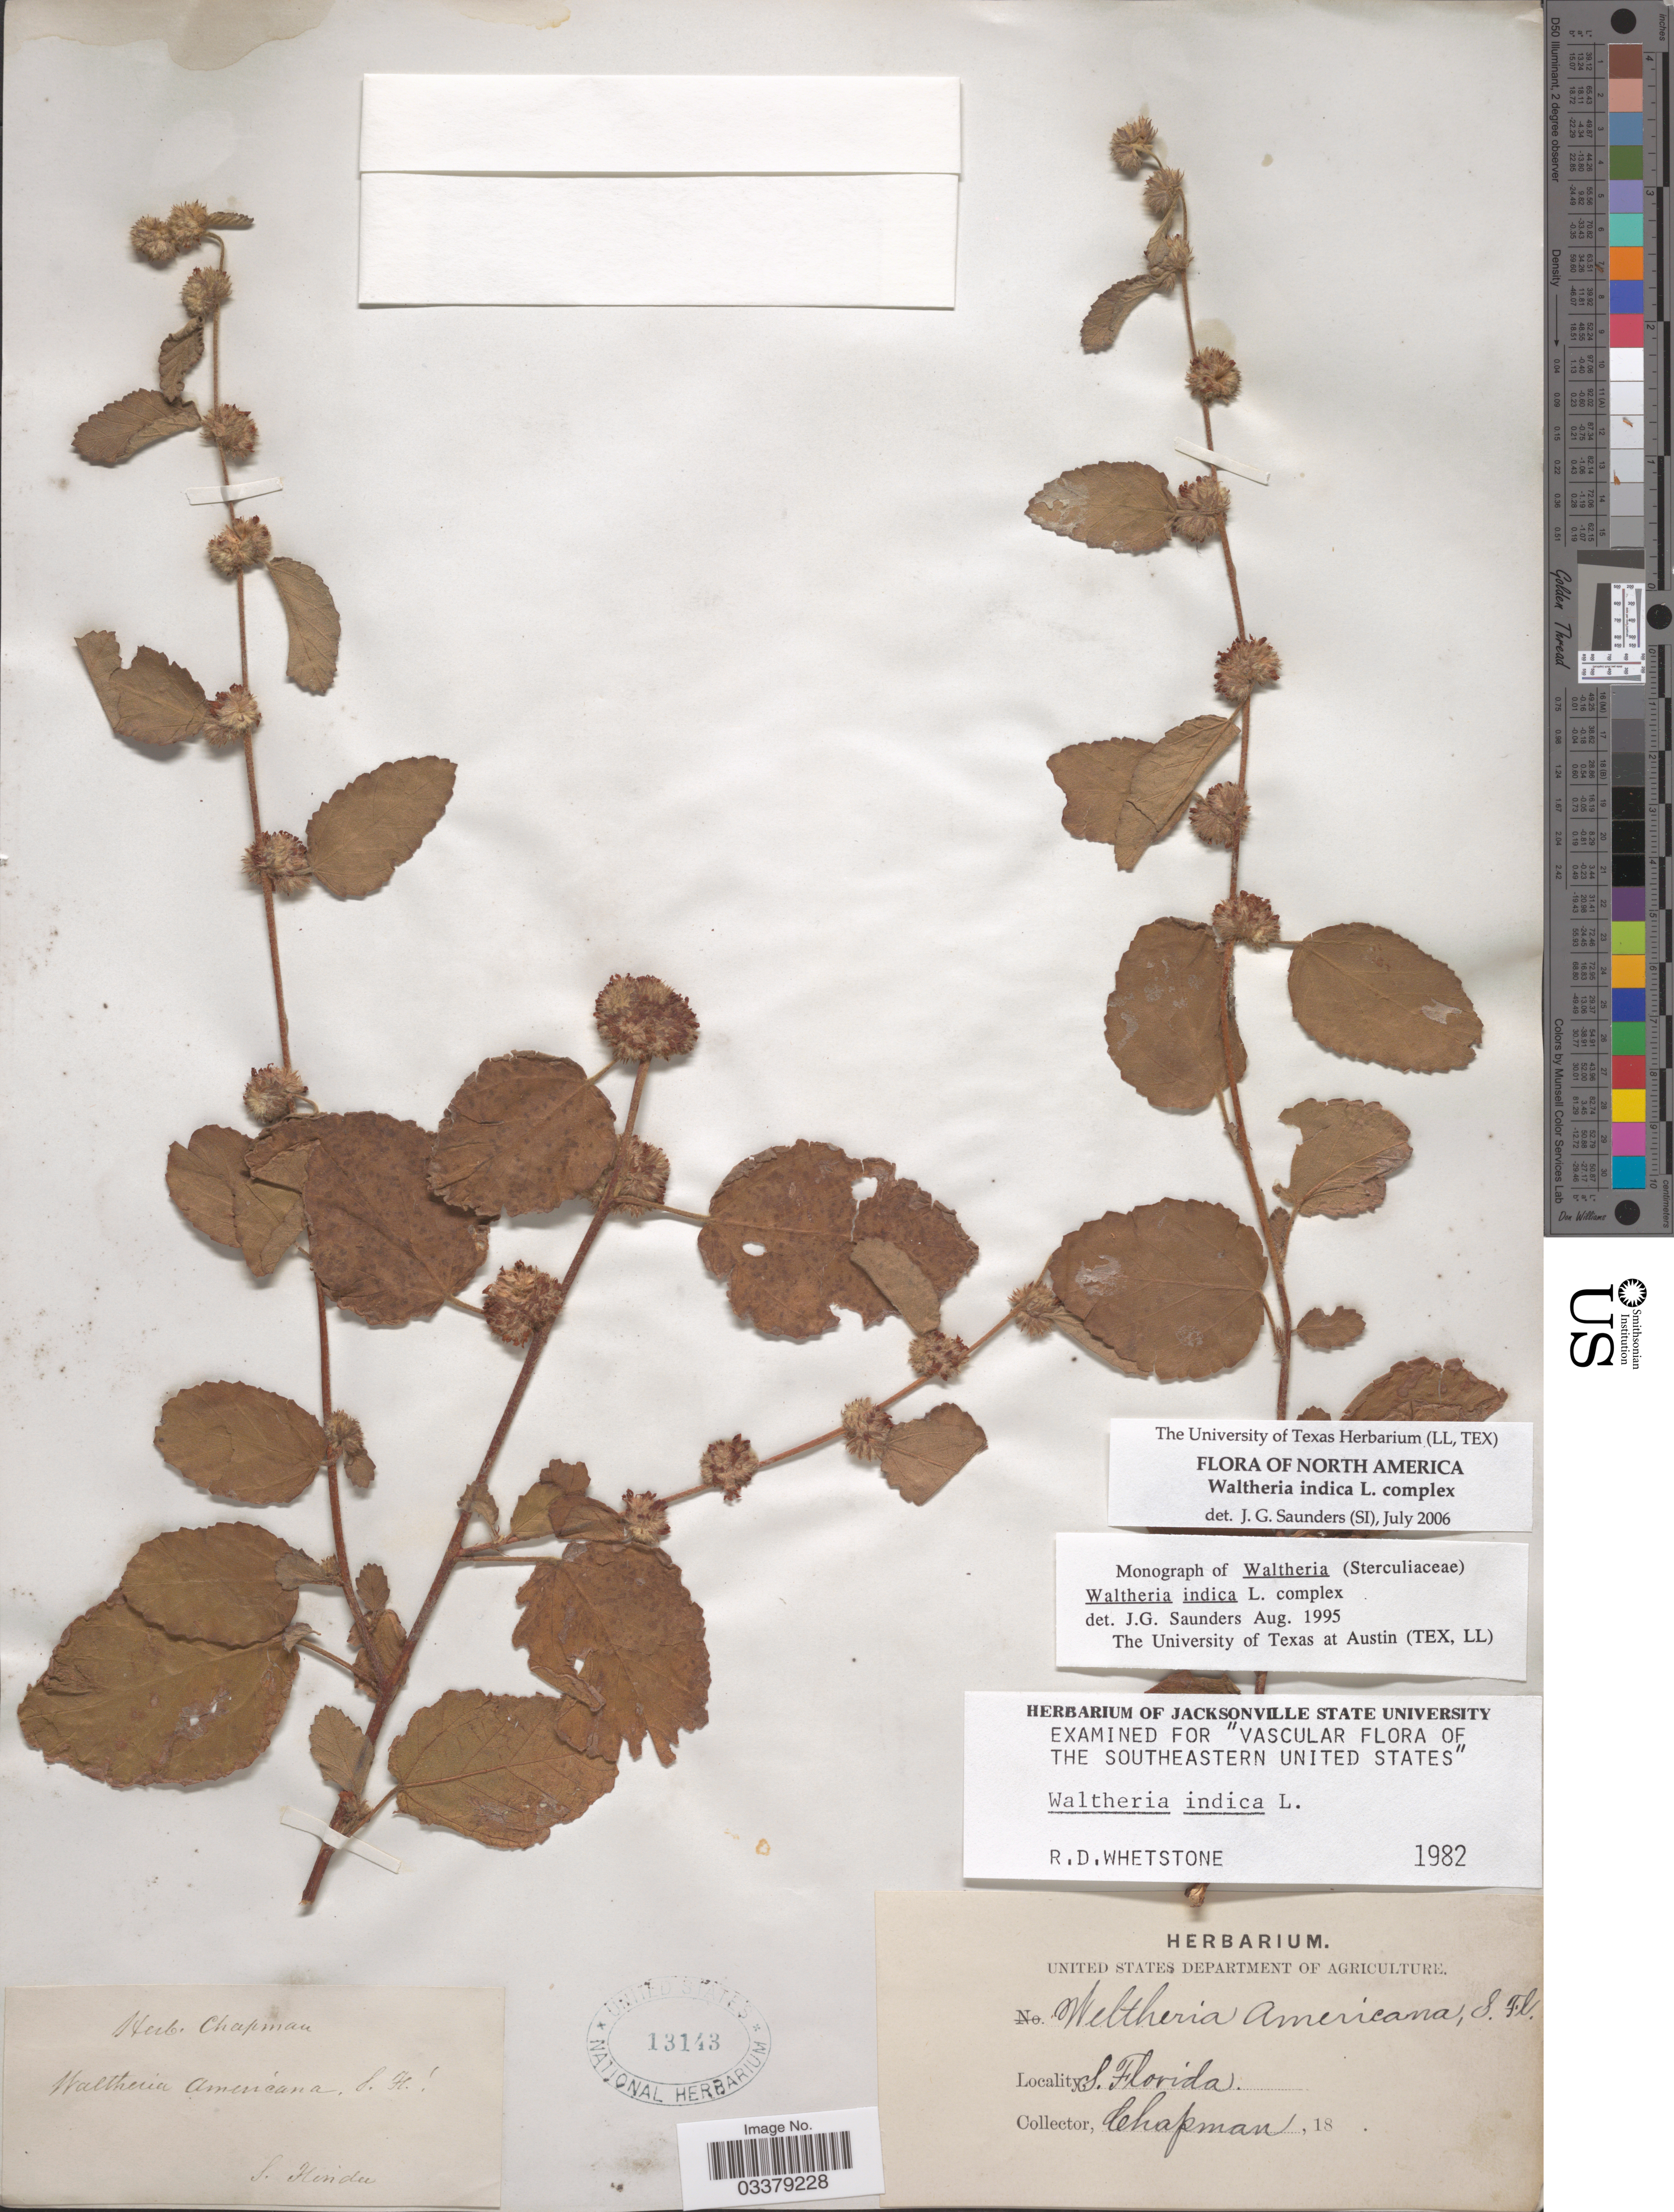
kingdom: Plantae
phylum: Tracheophyta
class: Magnoliopsida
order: Malvales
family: Malvaceae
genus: Waltheria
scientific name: Waltheria indica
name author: L.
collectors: A. Chapman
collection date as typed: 18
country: United States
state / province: Florida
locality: S. Florida.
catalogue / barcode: US 13143